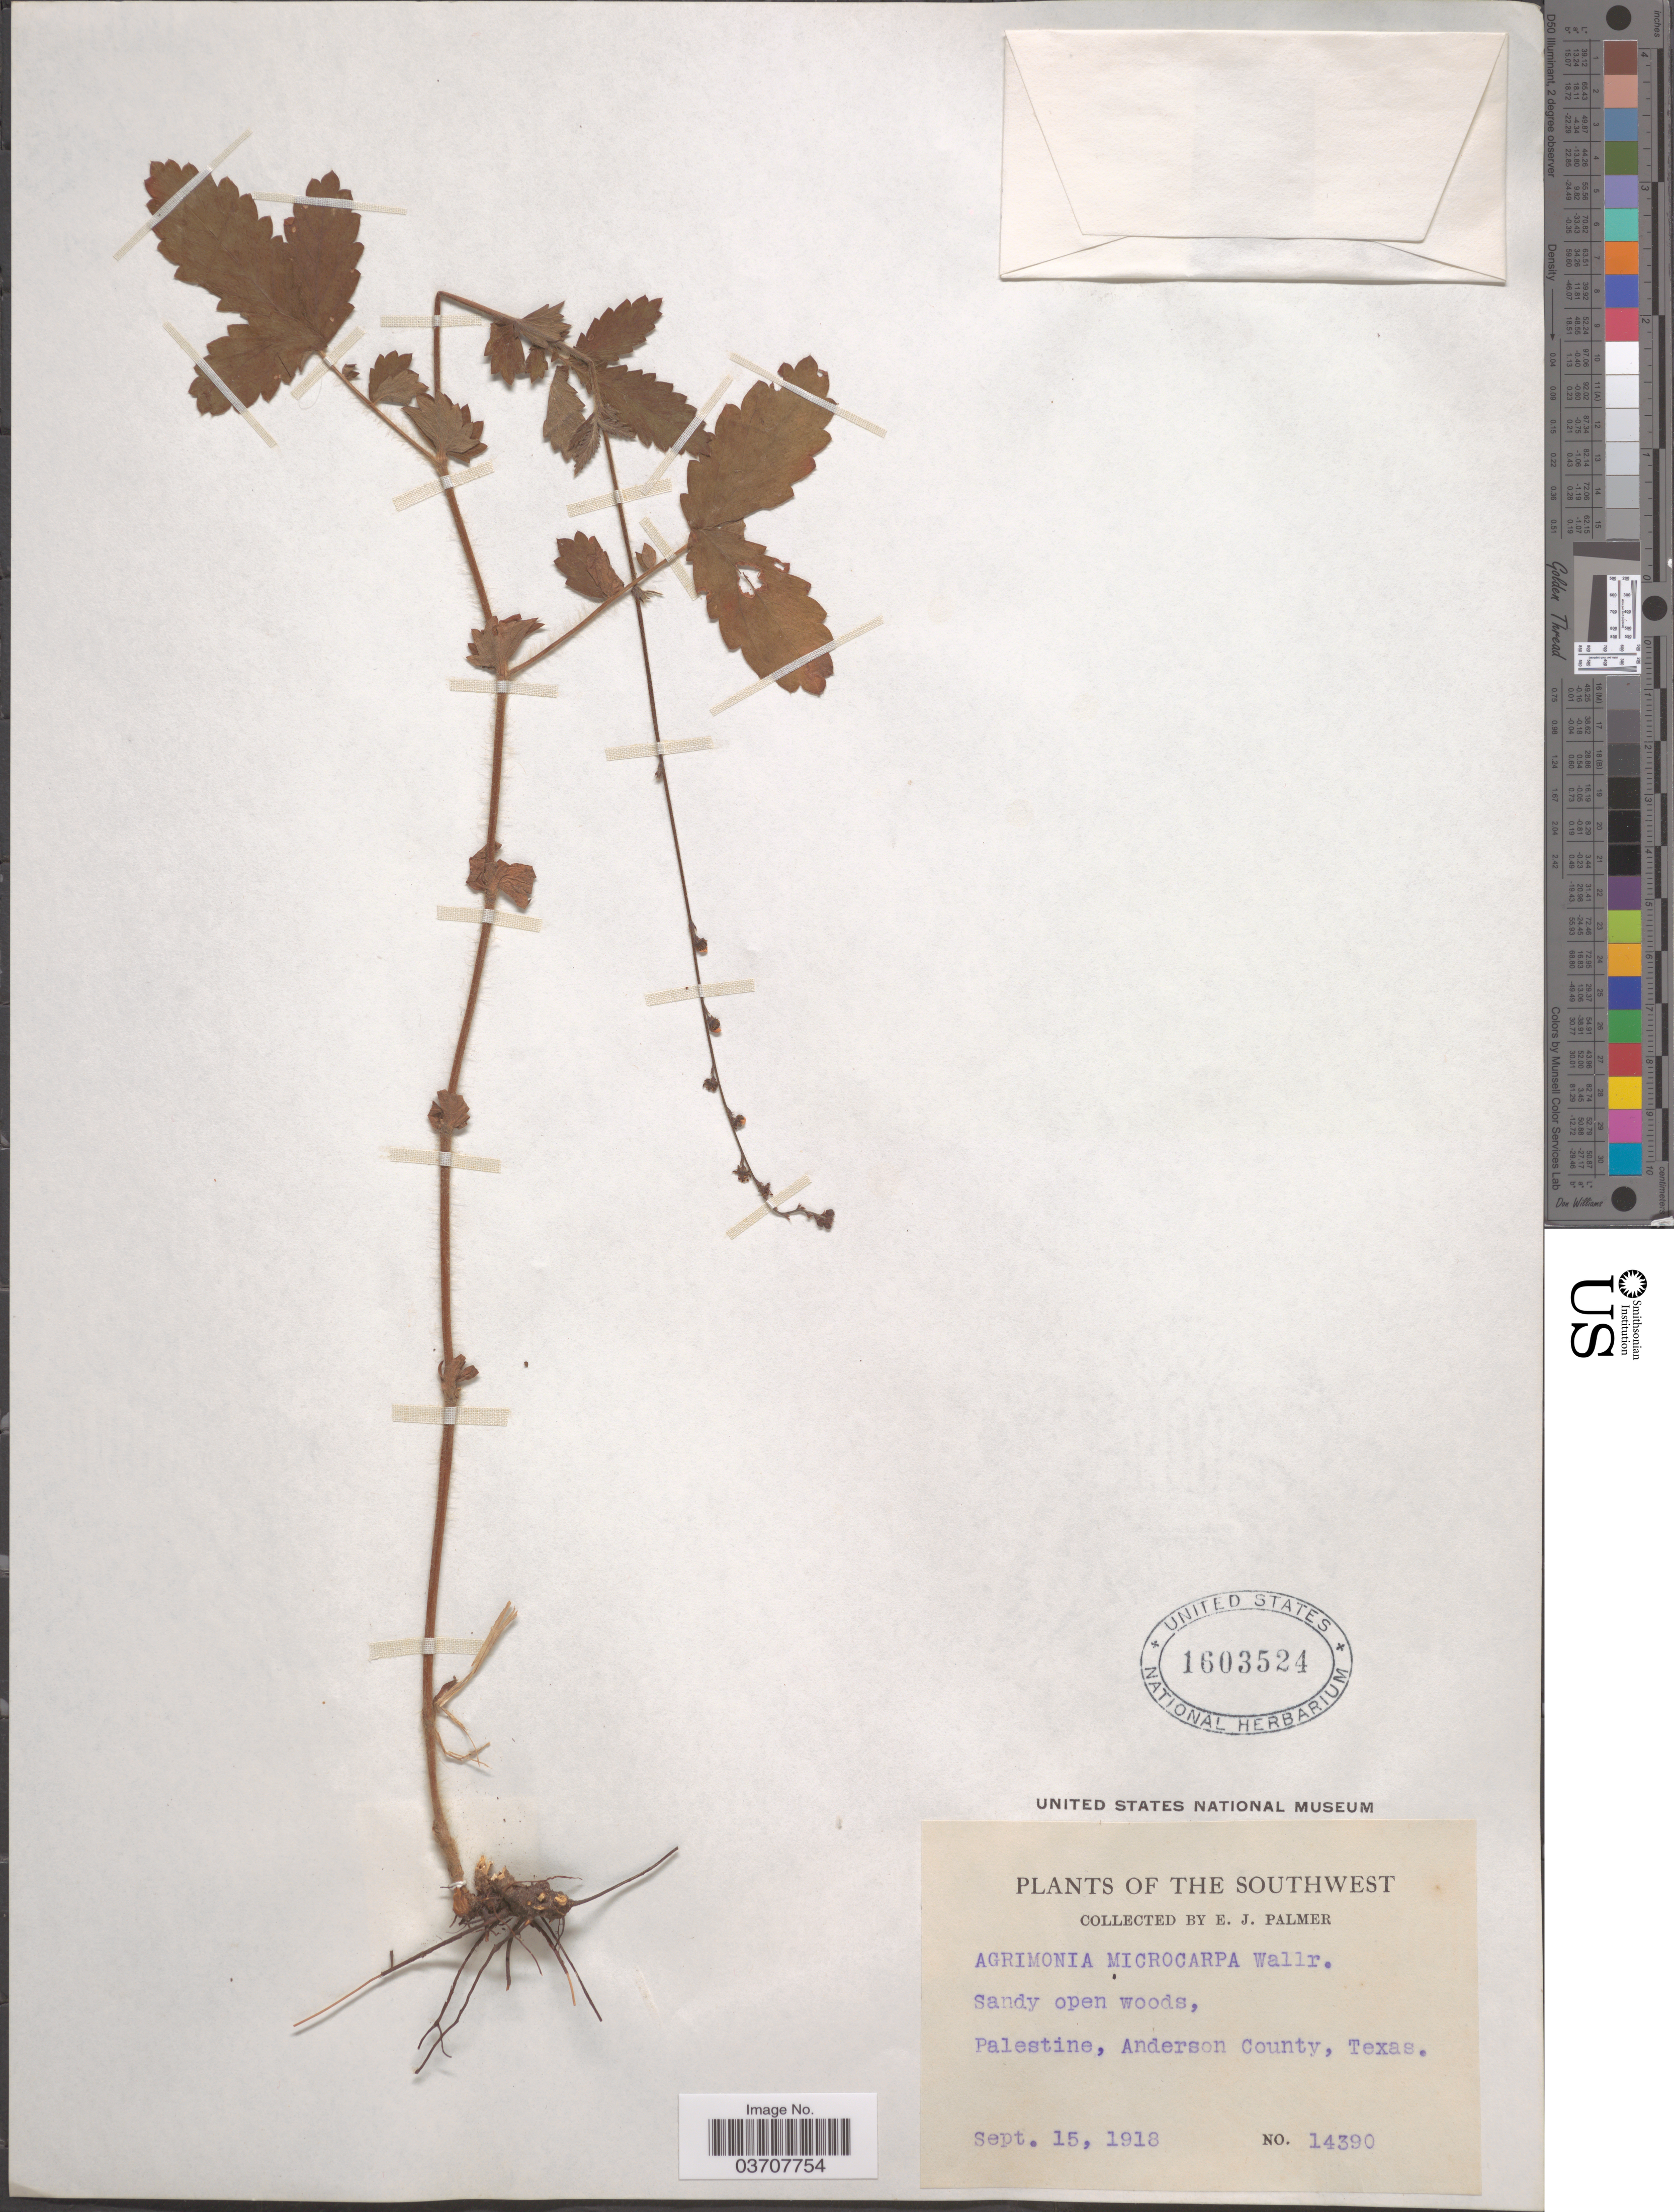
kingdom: Plantae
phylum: Tracheophyta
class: Magnoliopsida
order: Rosales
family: Rosaceae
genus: Agrimonia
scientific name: Agrimonia microcarpa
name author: Wallr.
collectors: E. J. Palmer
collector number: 14390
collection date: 1918-09-15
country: United States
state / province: Texas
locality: The Southwest. Palestine, Anderson County.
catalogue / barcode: US 1603524